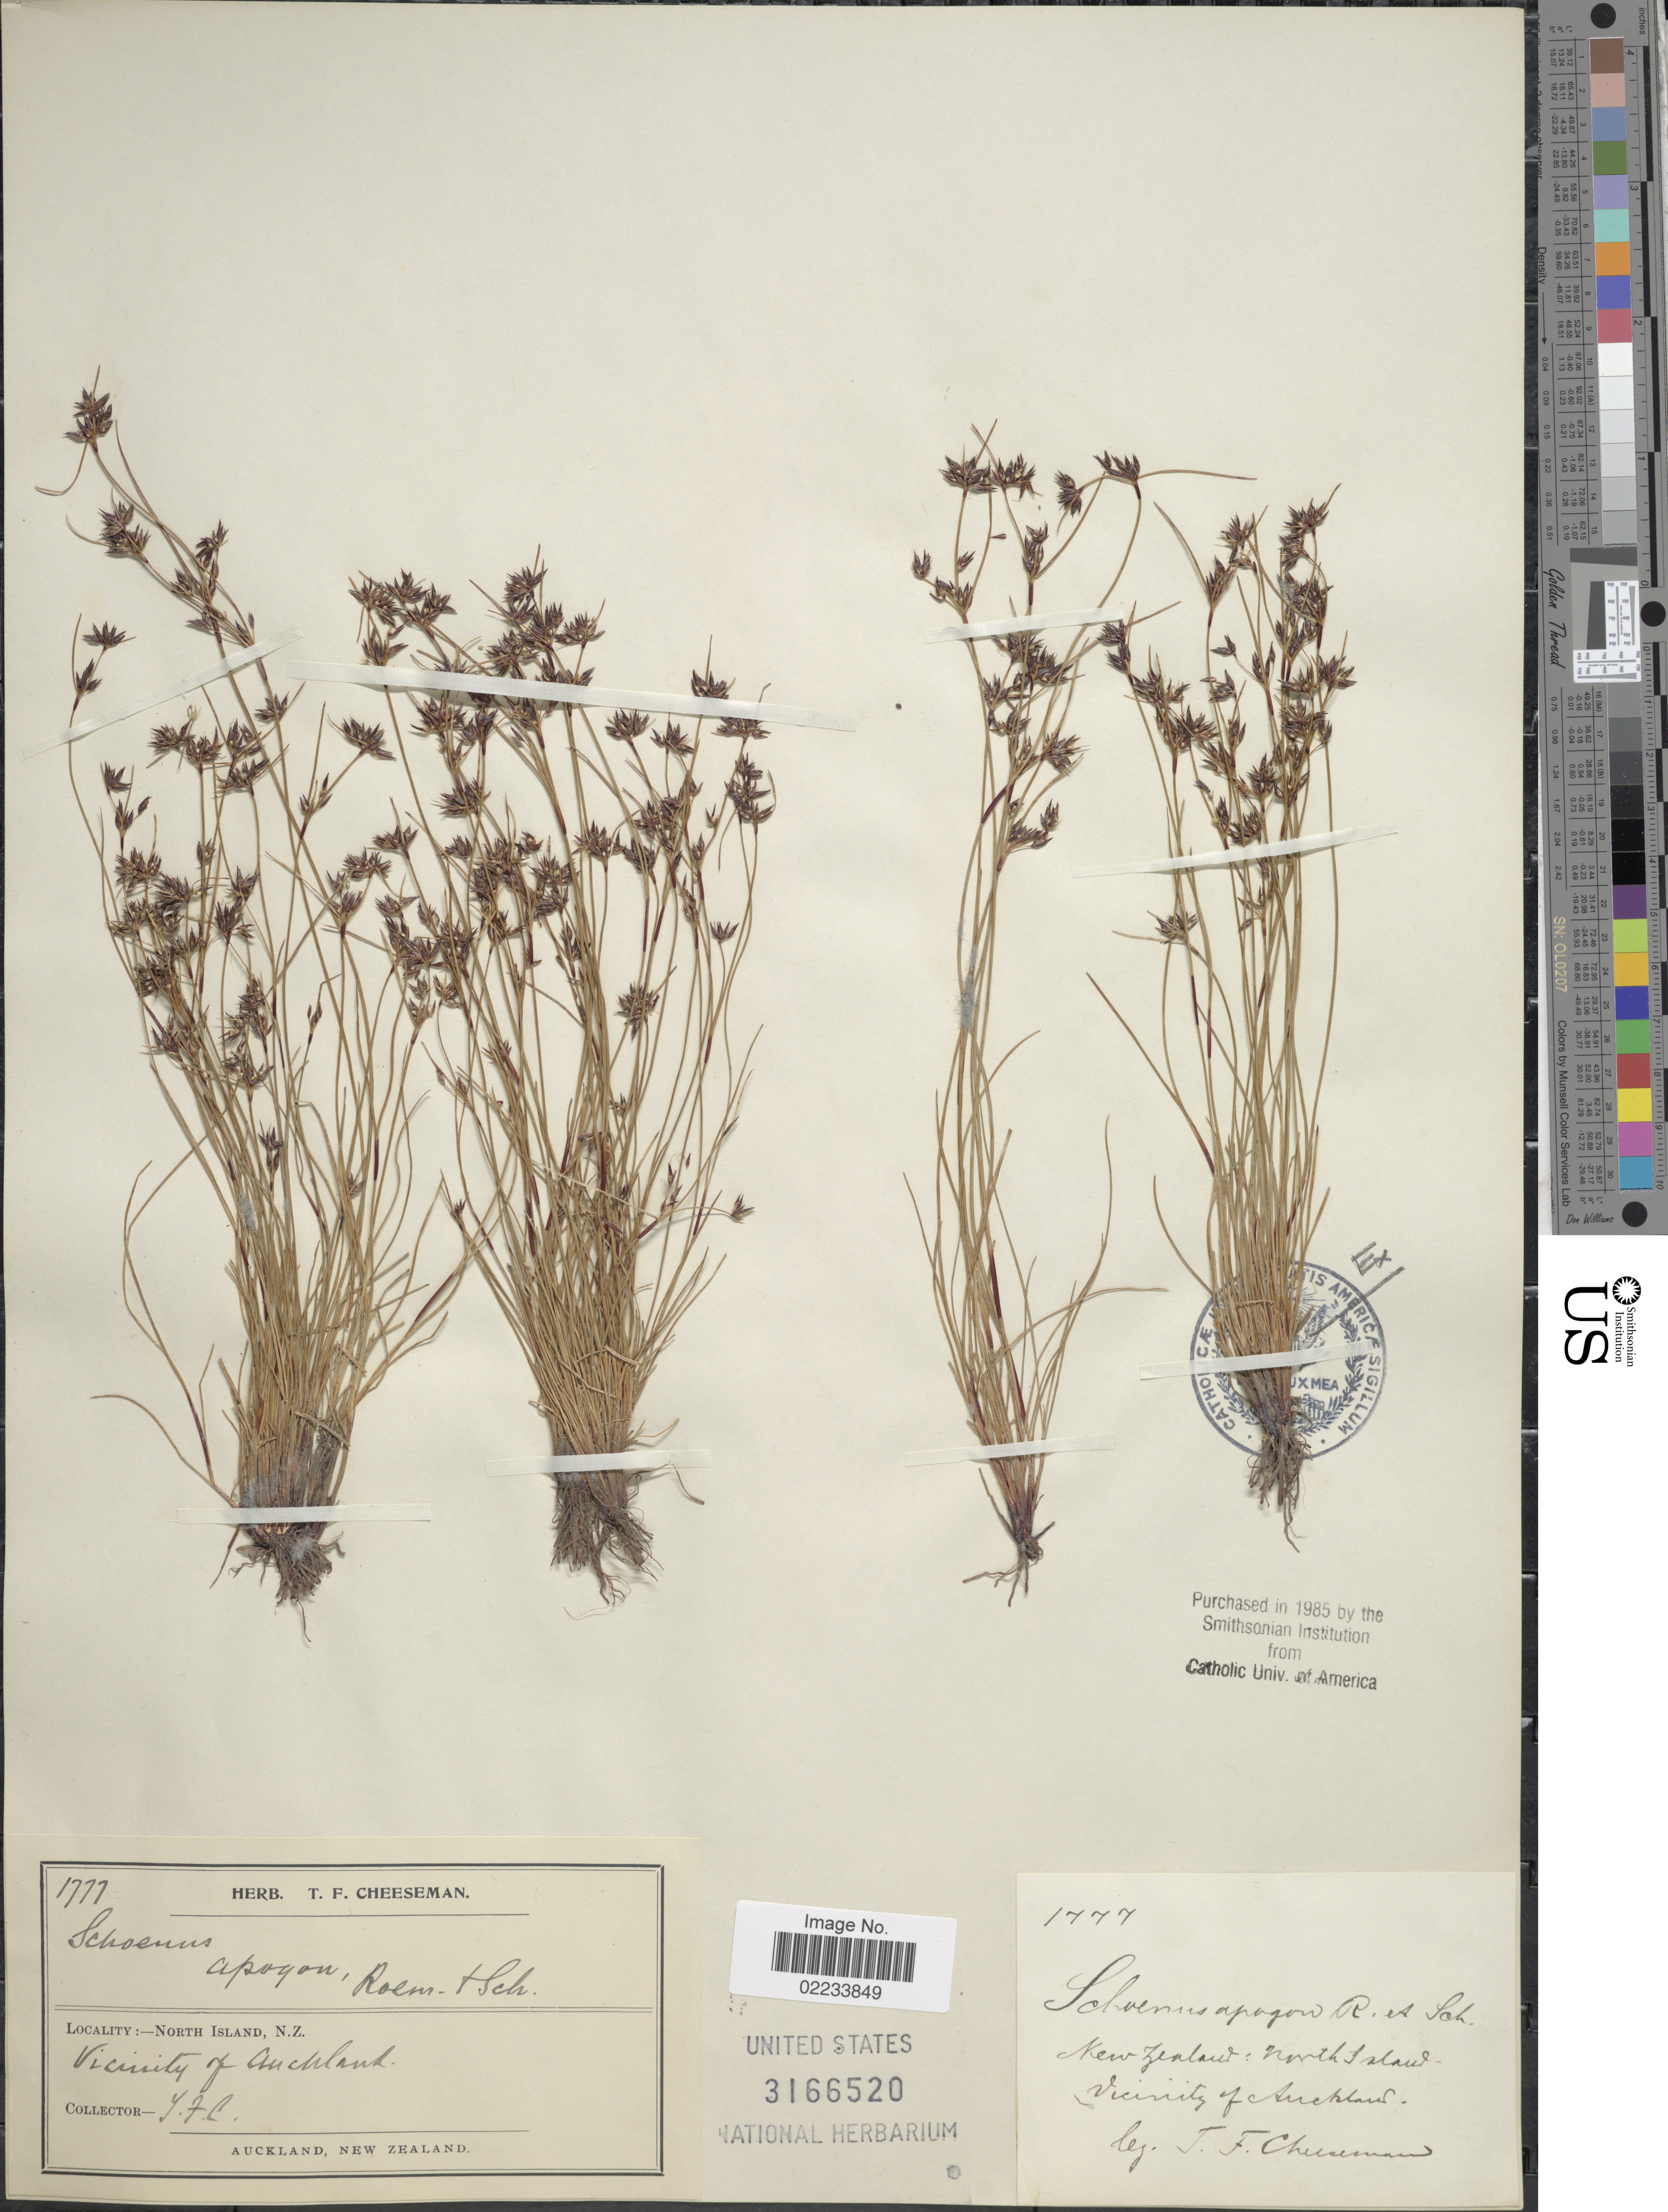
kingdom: Plantae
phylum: Tracheophyta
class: Liliopsida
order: Poales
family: Cyperaceae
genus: Schoenus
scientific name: Schoenus apogon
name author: Roem. & Schult.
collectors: T. F. Cheeseman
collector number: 1777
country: New Zealand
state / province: Auckland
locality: North Island, Vicinity of Auckland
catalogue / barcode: US 3166520